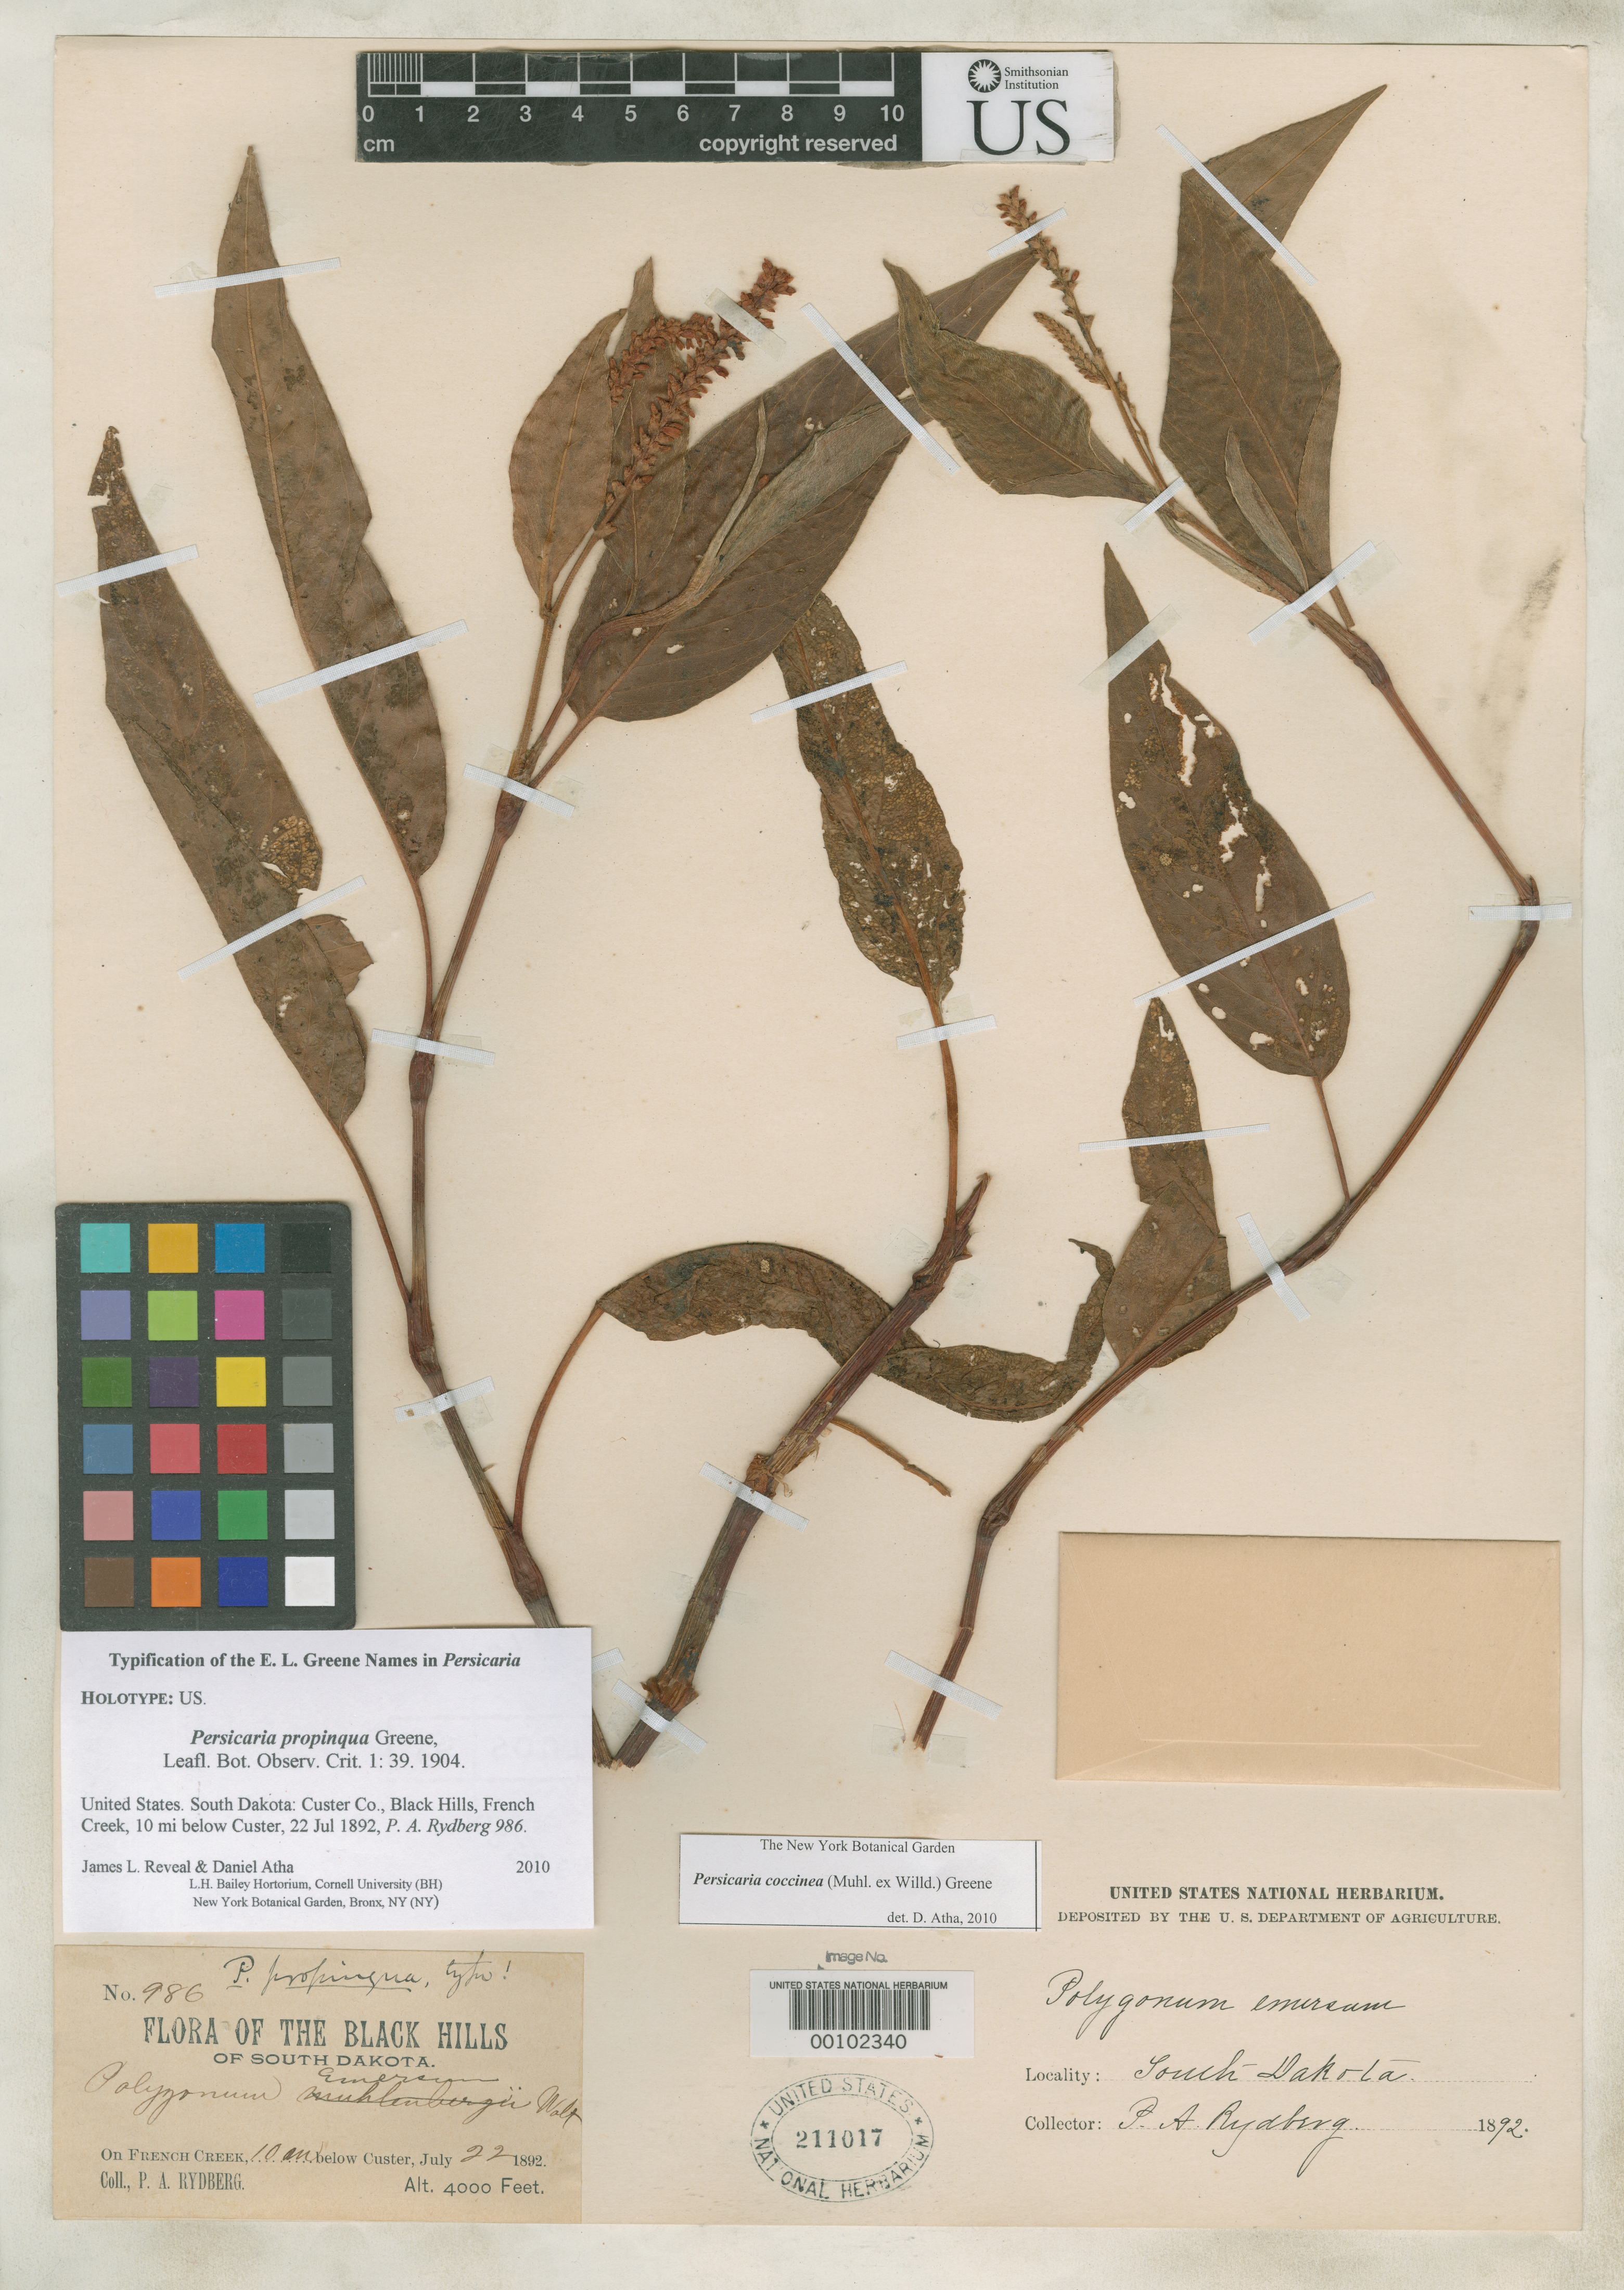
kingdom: Plantae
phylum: Tracheophyta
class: Magnoliopsida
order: Caryophyllales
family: Polygonaceae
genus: Persicaria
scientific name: Persicaria propinqua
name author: Greene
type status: Holotype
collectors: P. A. Rydberg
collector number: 986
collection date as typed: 22 Jul 1892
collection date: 1892-07-22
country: United States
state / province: South Dakota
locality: Black Hills, French Creek, 10 miles below Custer.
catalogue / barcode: US 211017